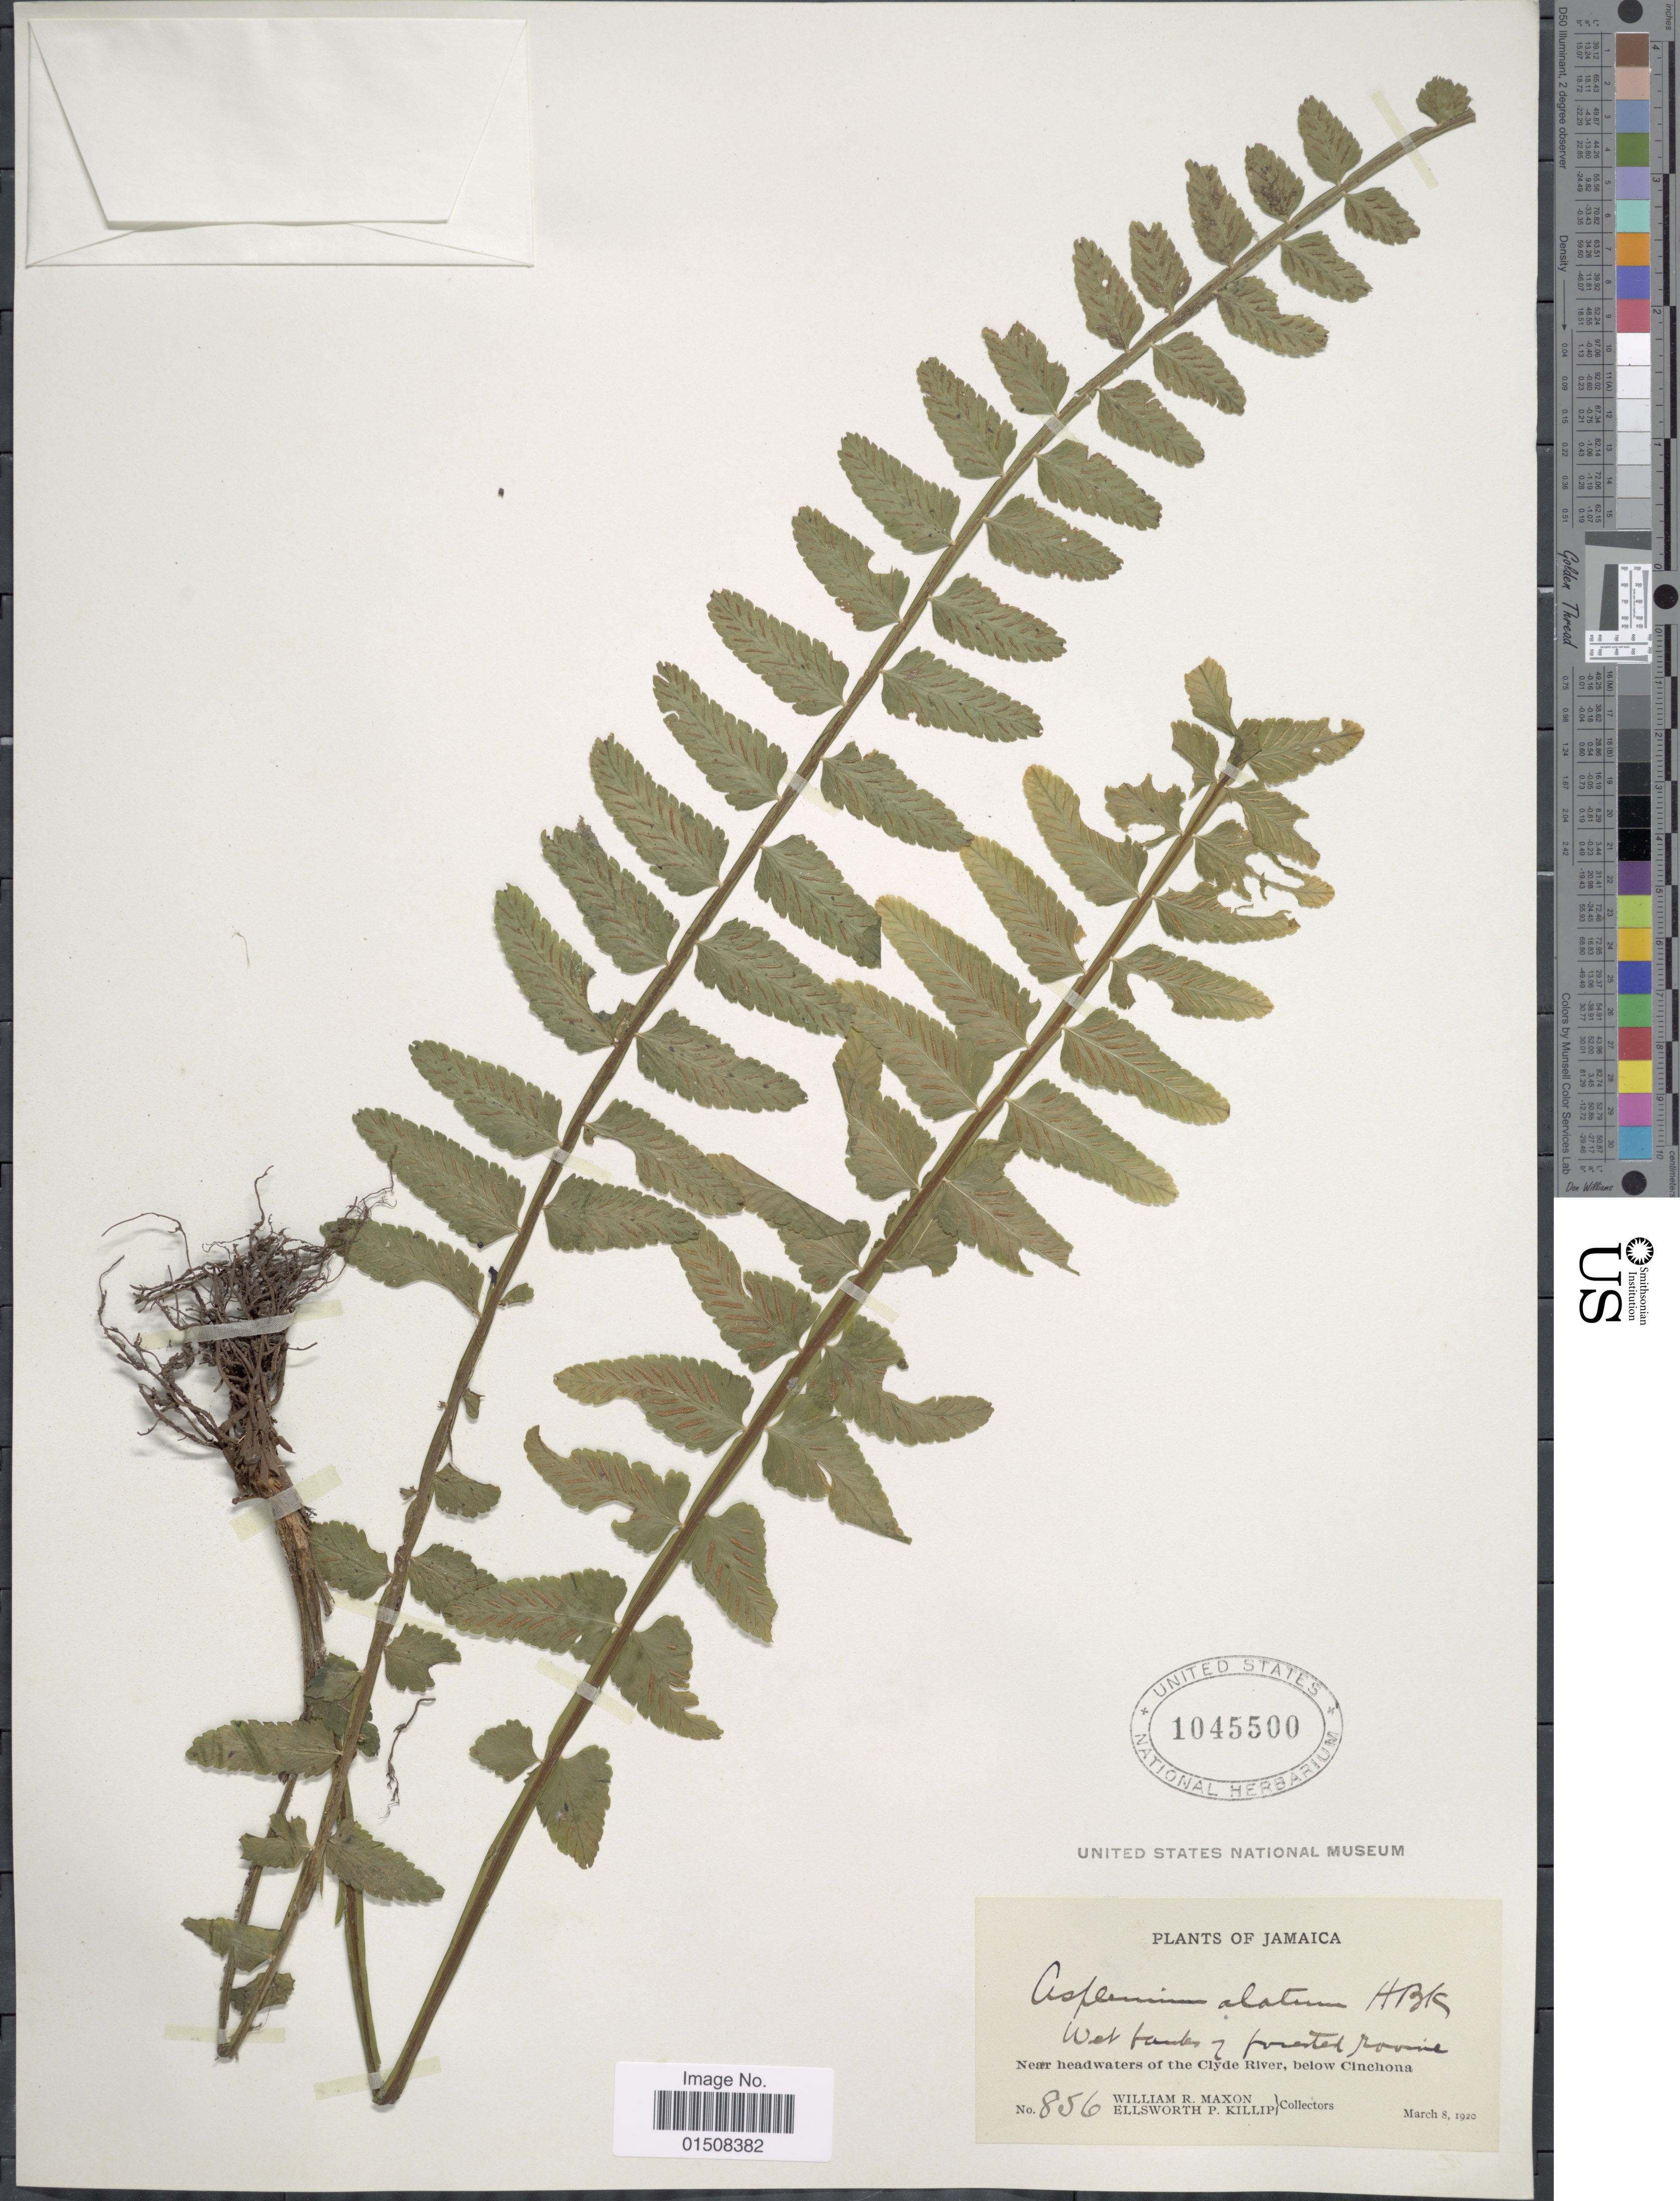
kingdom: Plantae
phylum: Tracheophyta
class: Polypodiopsida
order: Polypodiales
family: Aspleniaceae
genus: Asplenium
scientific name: Asplenium alatum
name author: Humb. & Bonpl. ex Willd.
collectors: W. R. Maxon & E. P. Killip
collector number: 856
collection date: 1920-03-08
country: Jamaica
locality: Near Headwaters of the Clyde River, Below Cinchona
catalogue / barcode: US 1045500